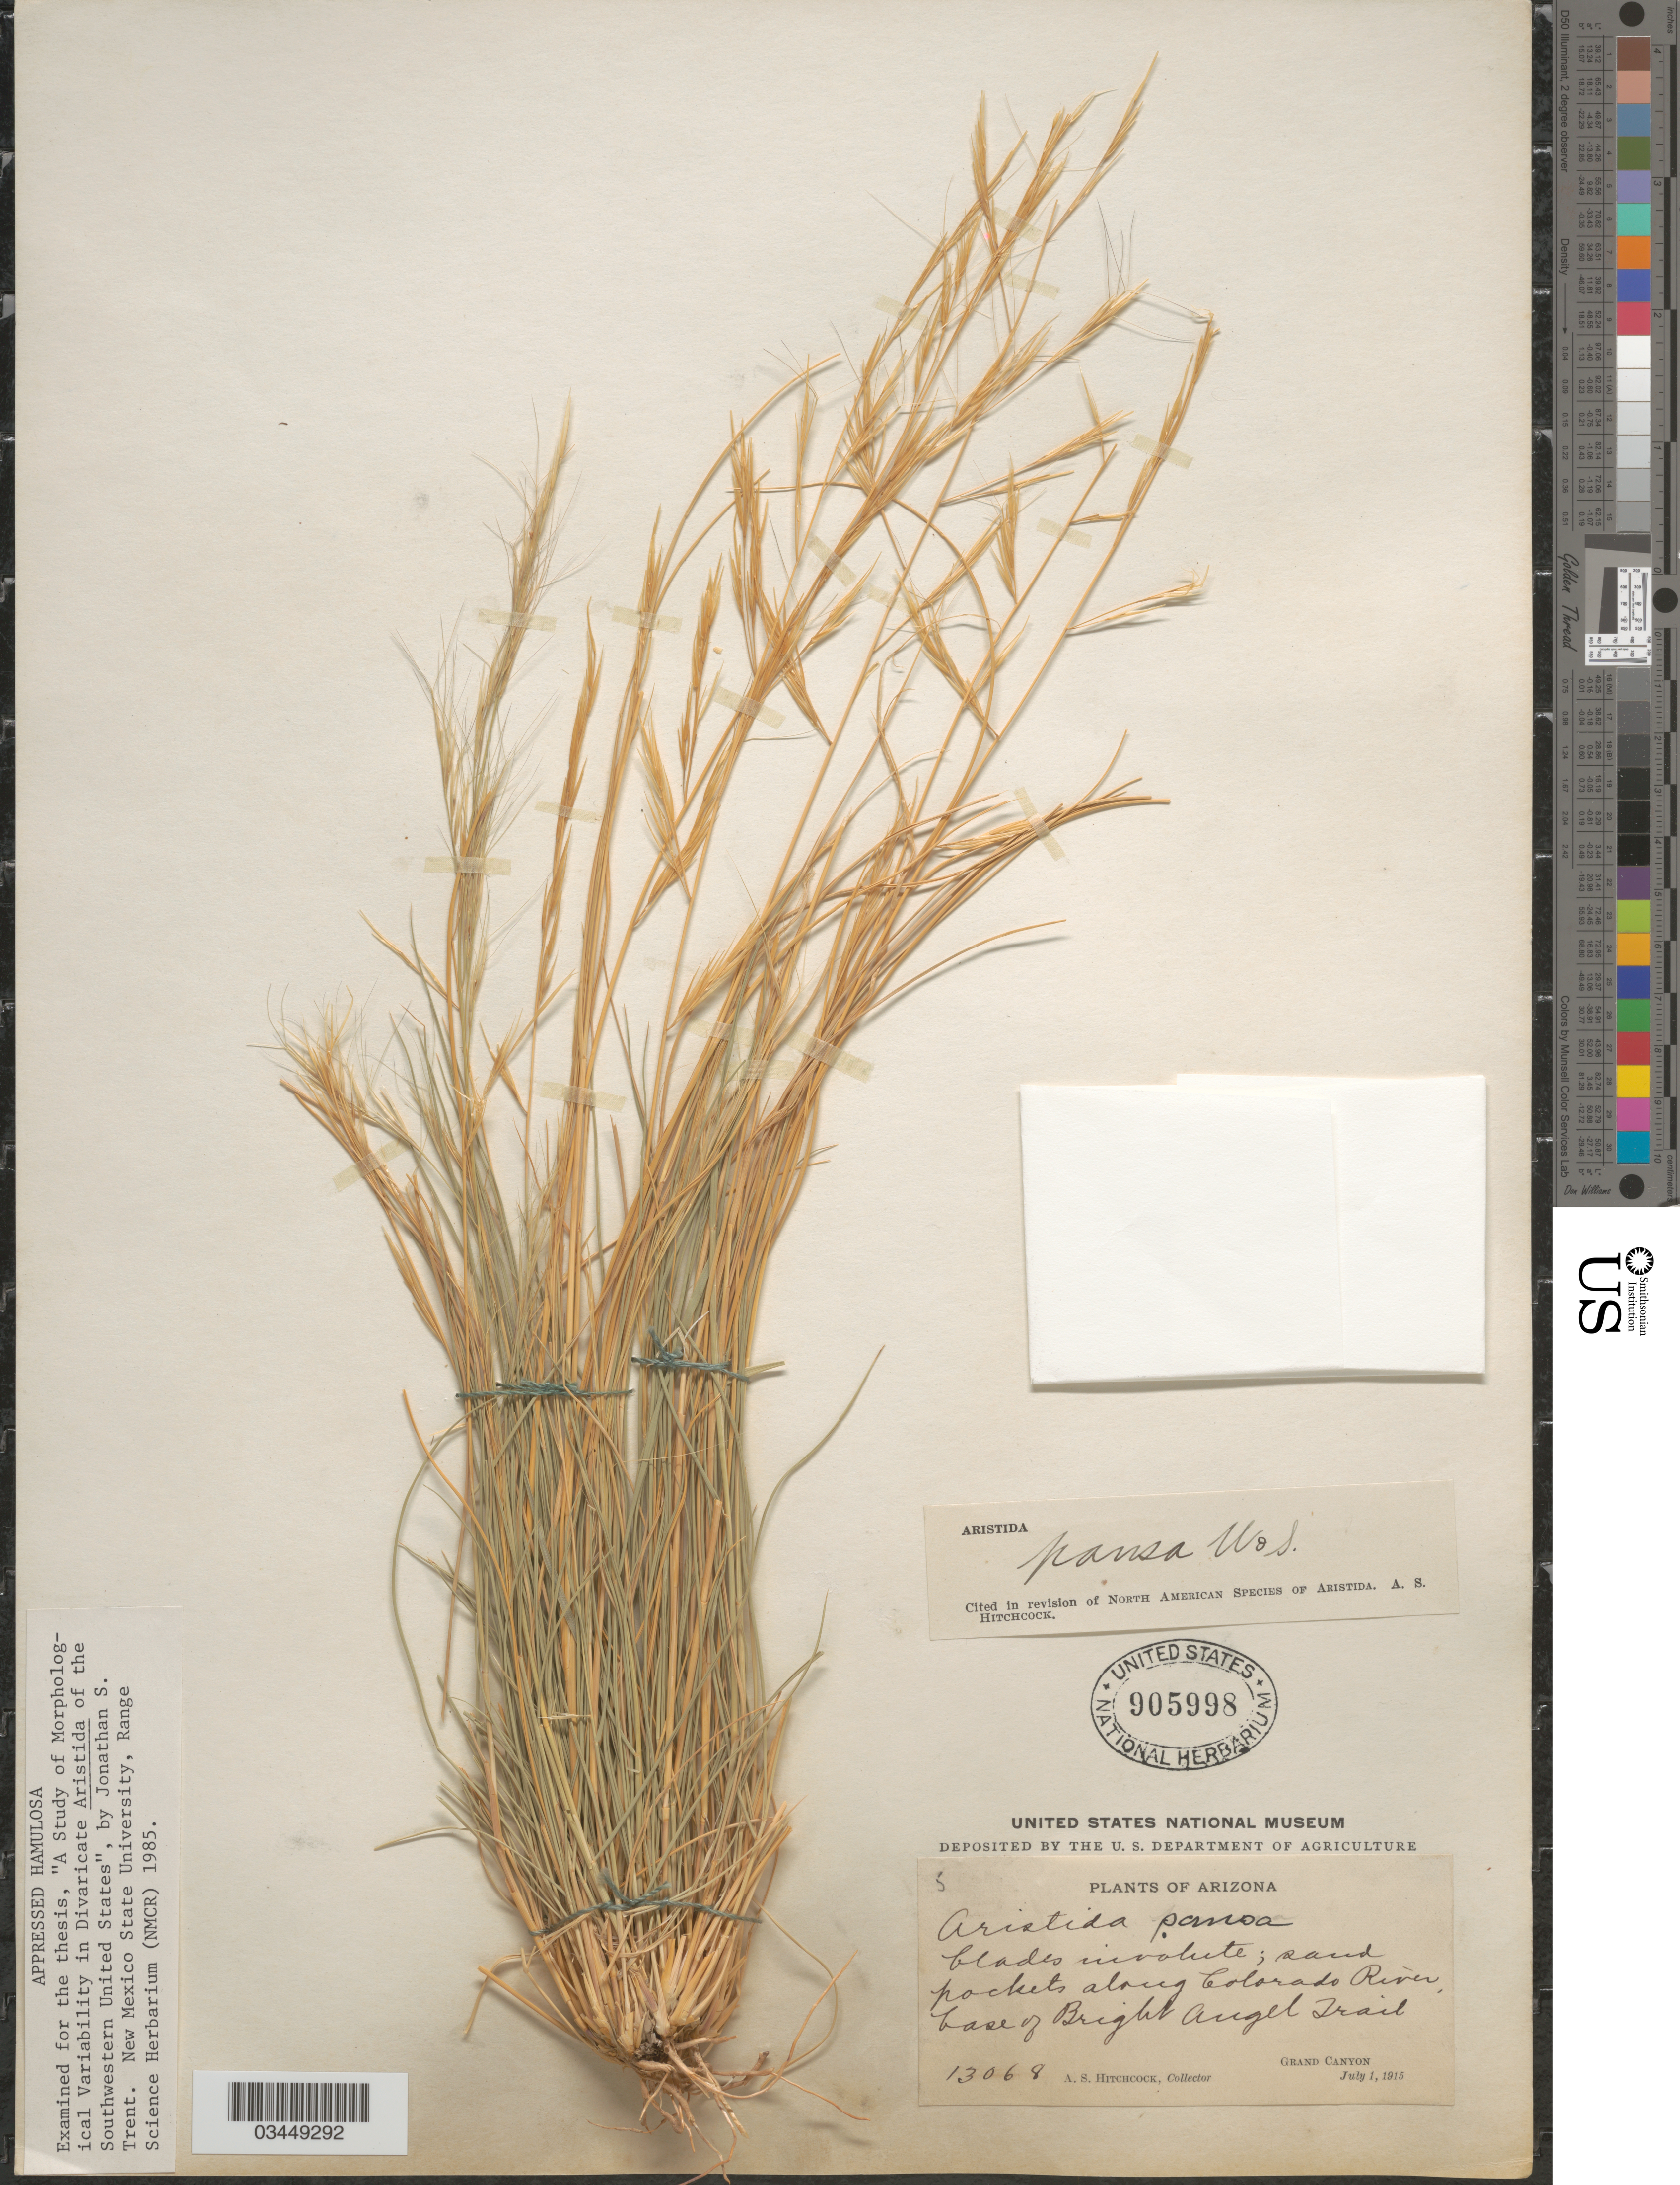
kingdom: Plantae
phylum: Tracheophyta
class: Liliopsida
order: Poales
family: Poaceae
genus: Aristida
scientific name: Aristida hamulosa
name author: Henr.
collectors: A. S. Hitchcock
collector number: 13068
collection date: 1915-07-01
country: United States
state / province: Arizona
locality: Sand pockets along Colorado River, base of Bright Angel Trail. Grand Canyon.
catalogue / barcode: US 905998